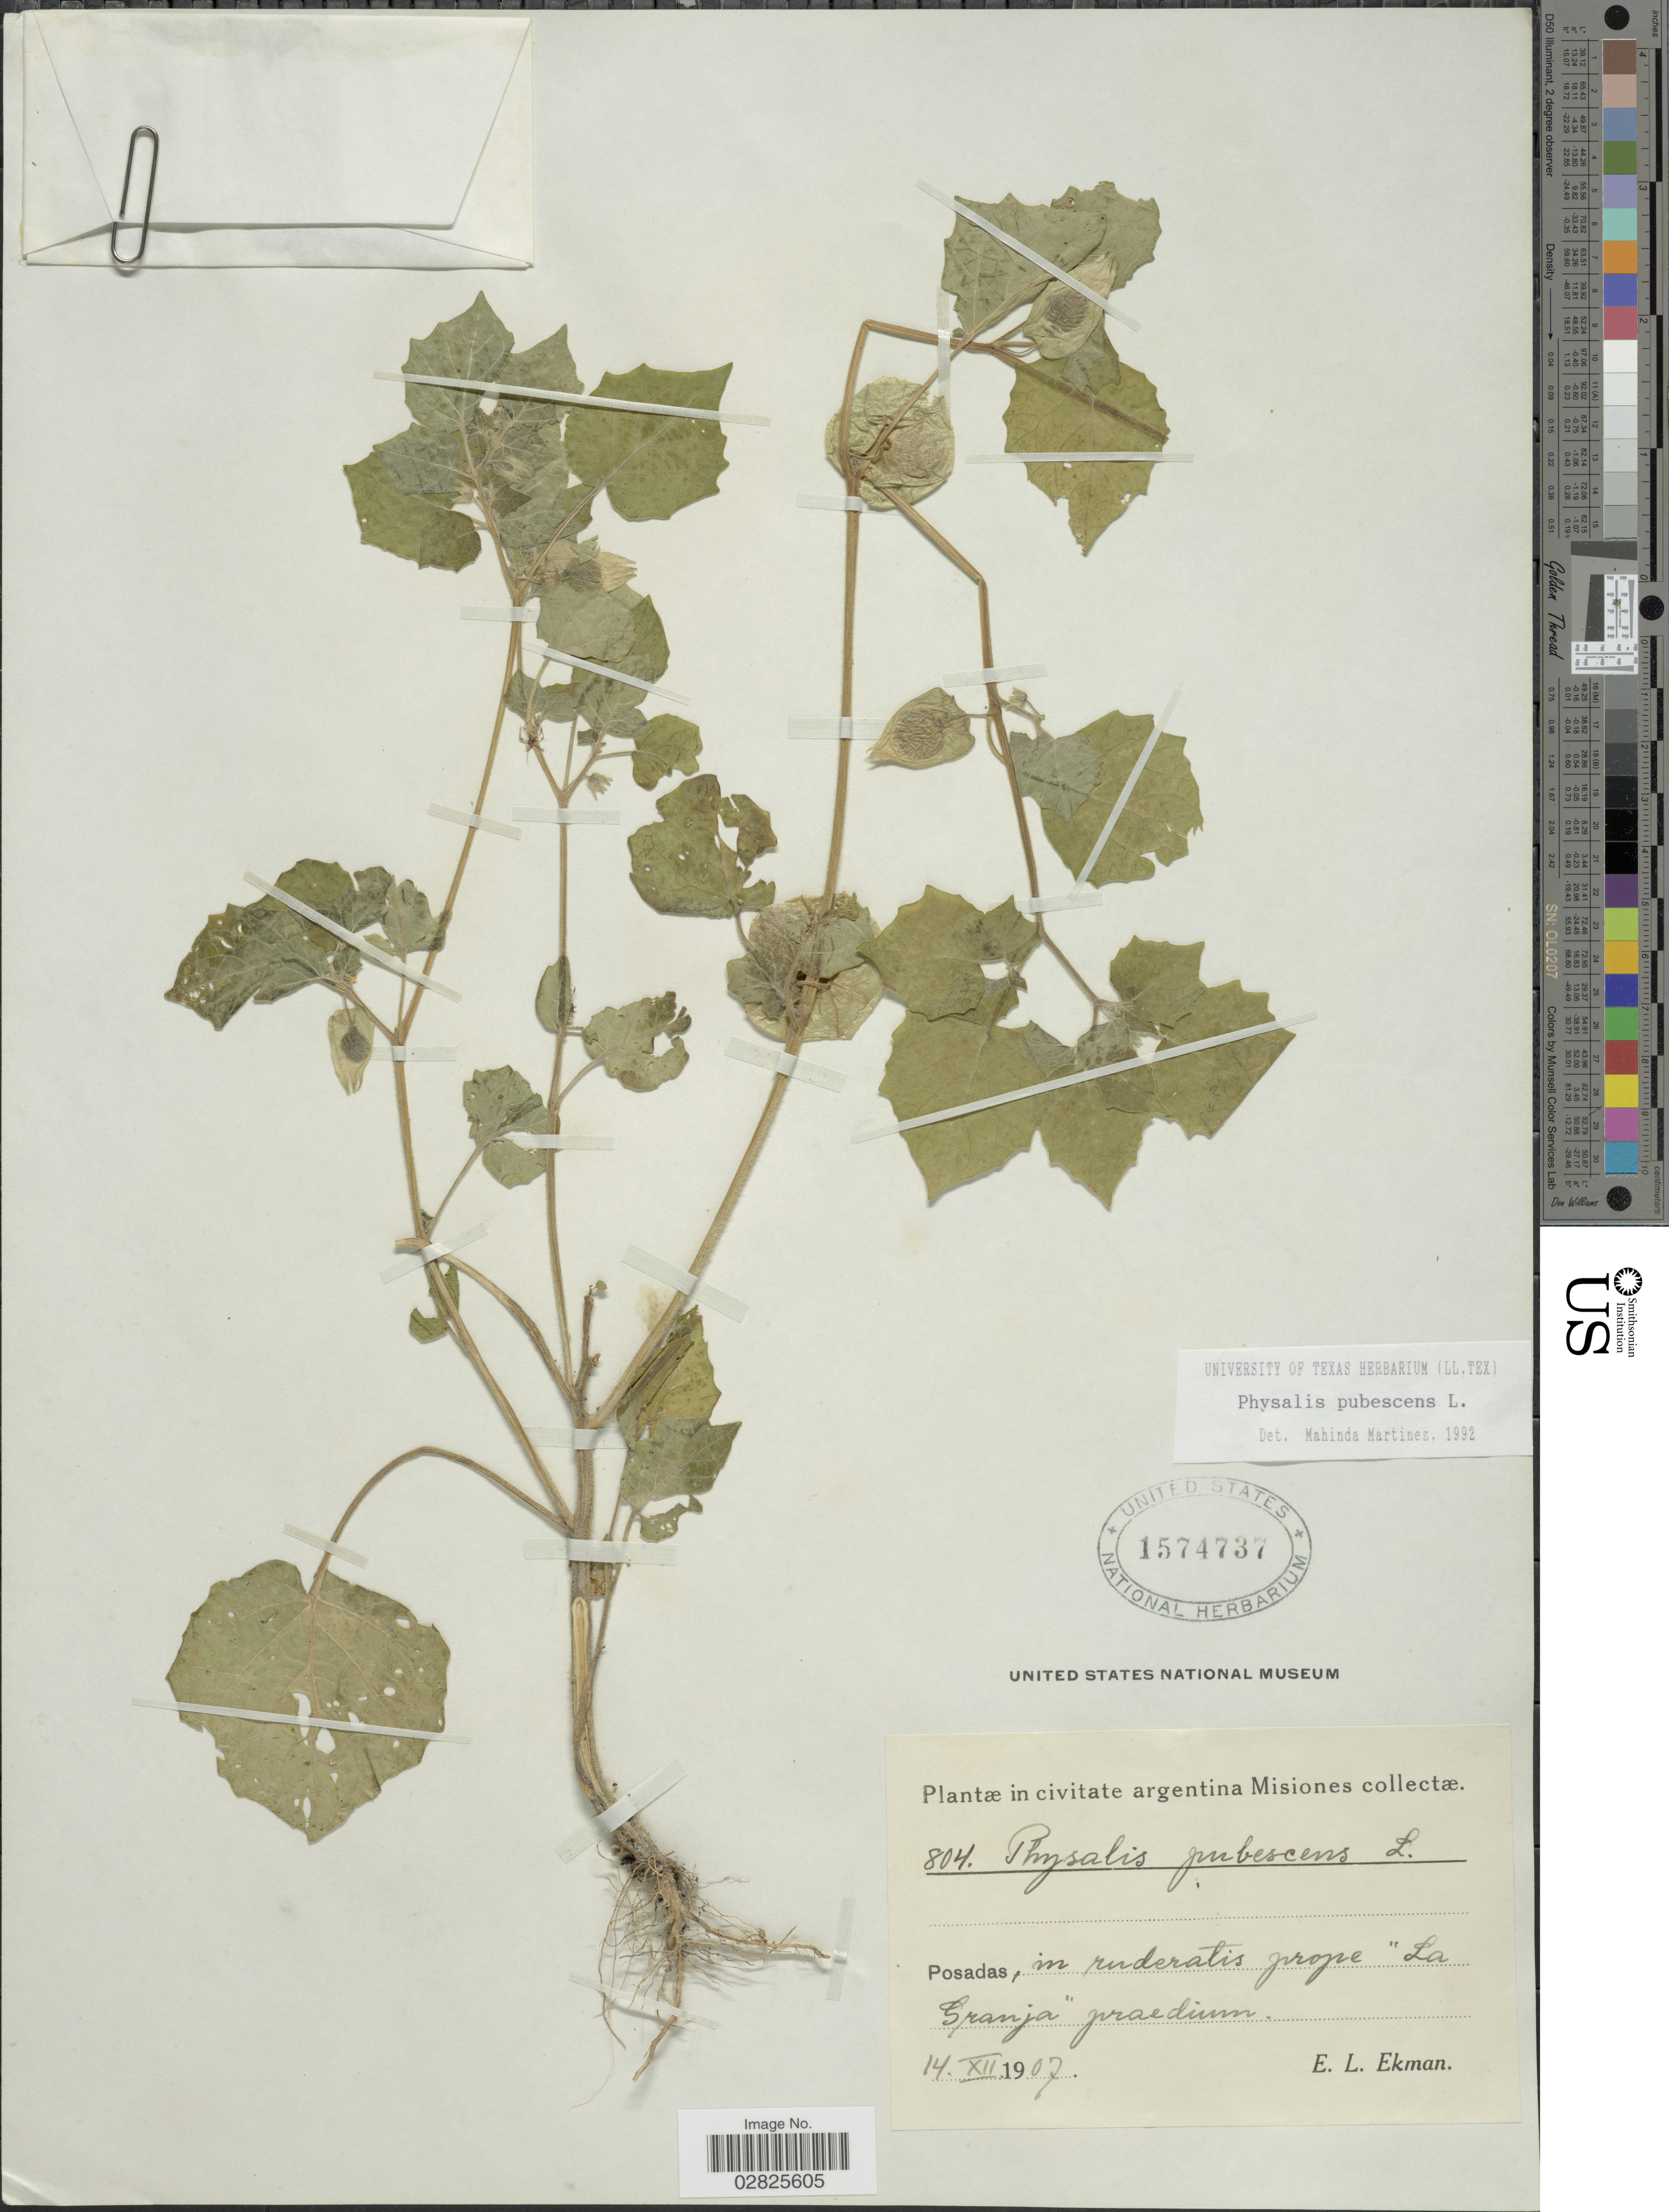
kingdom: Plantae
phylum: Tracheophyta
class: Magnoliopsida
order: Solanales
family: Solanaceae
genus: Physalis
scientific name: Physalis pubescens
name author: L.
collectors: E. L. Ekman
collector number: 804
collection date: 1907-12-14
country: Argentina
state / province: Misiones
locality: Posadas, in ruderatis prope "La Granja" praedium.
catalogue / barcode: US 1574737